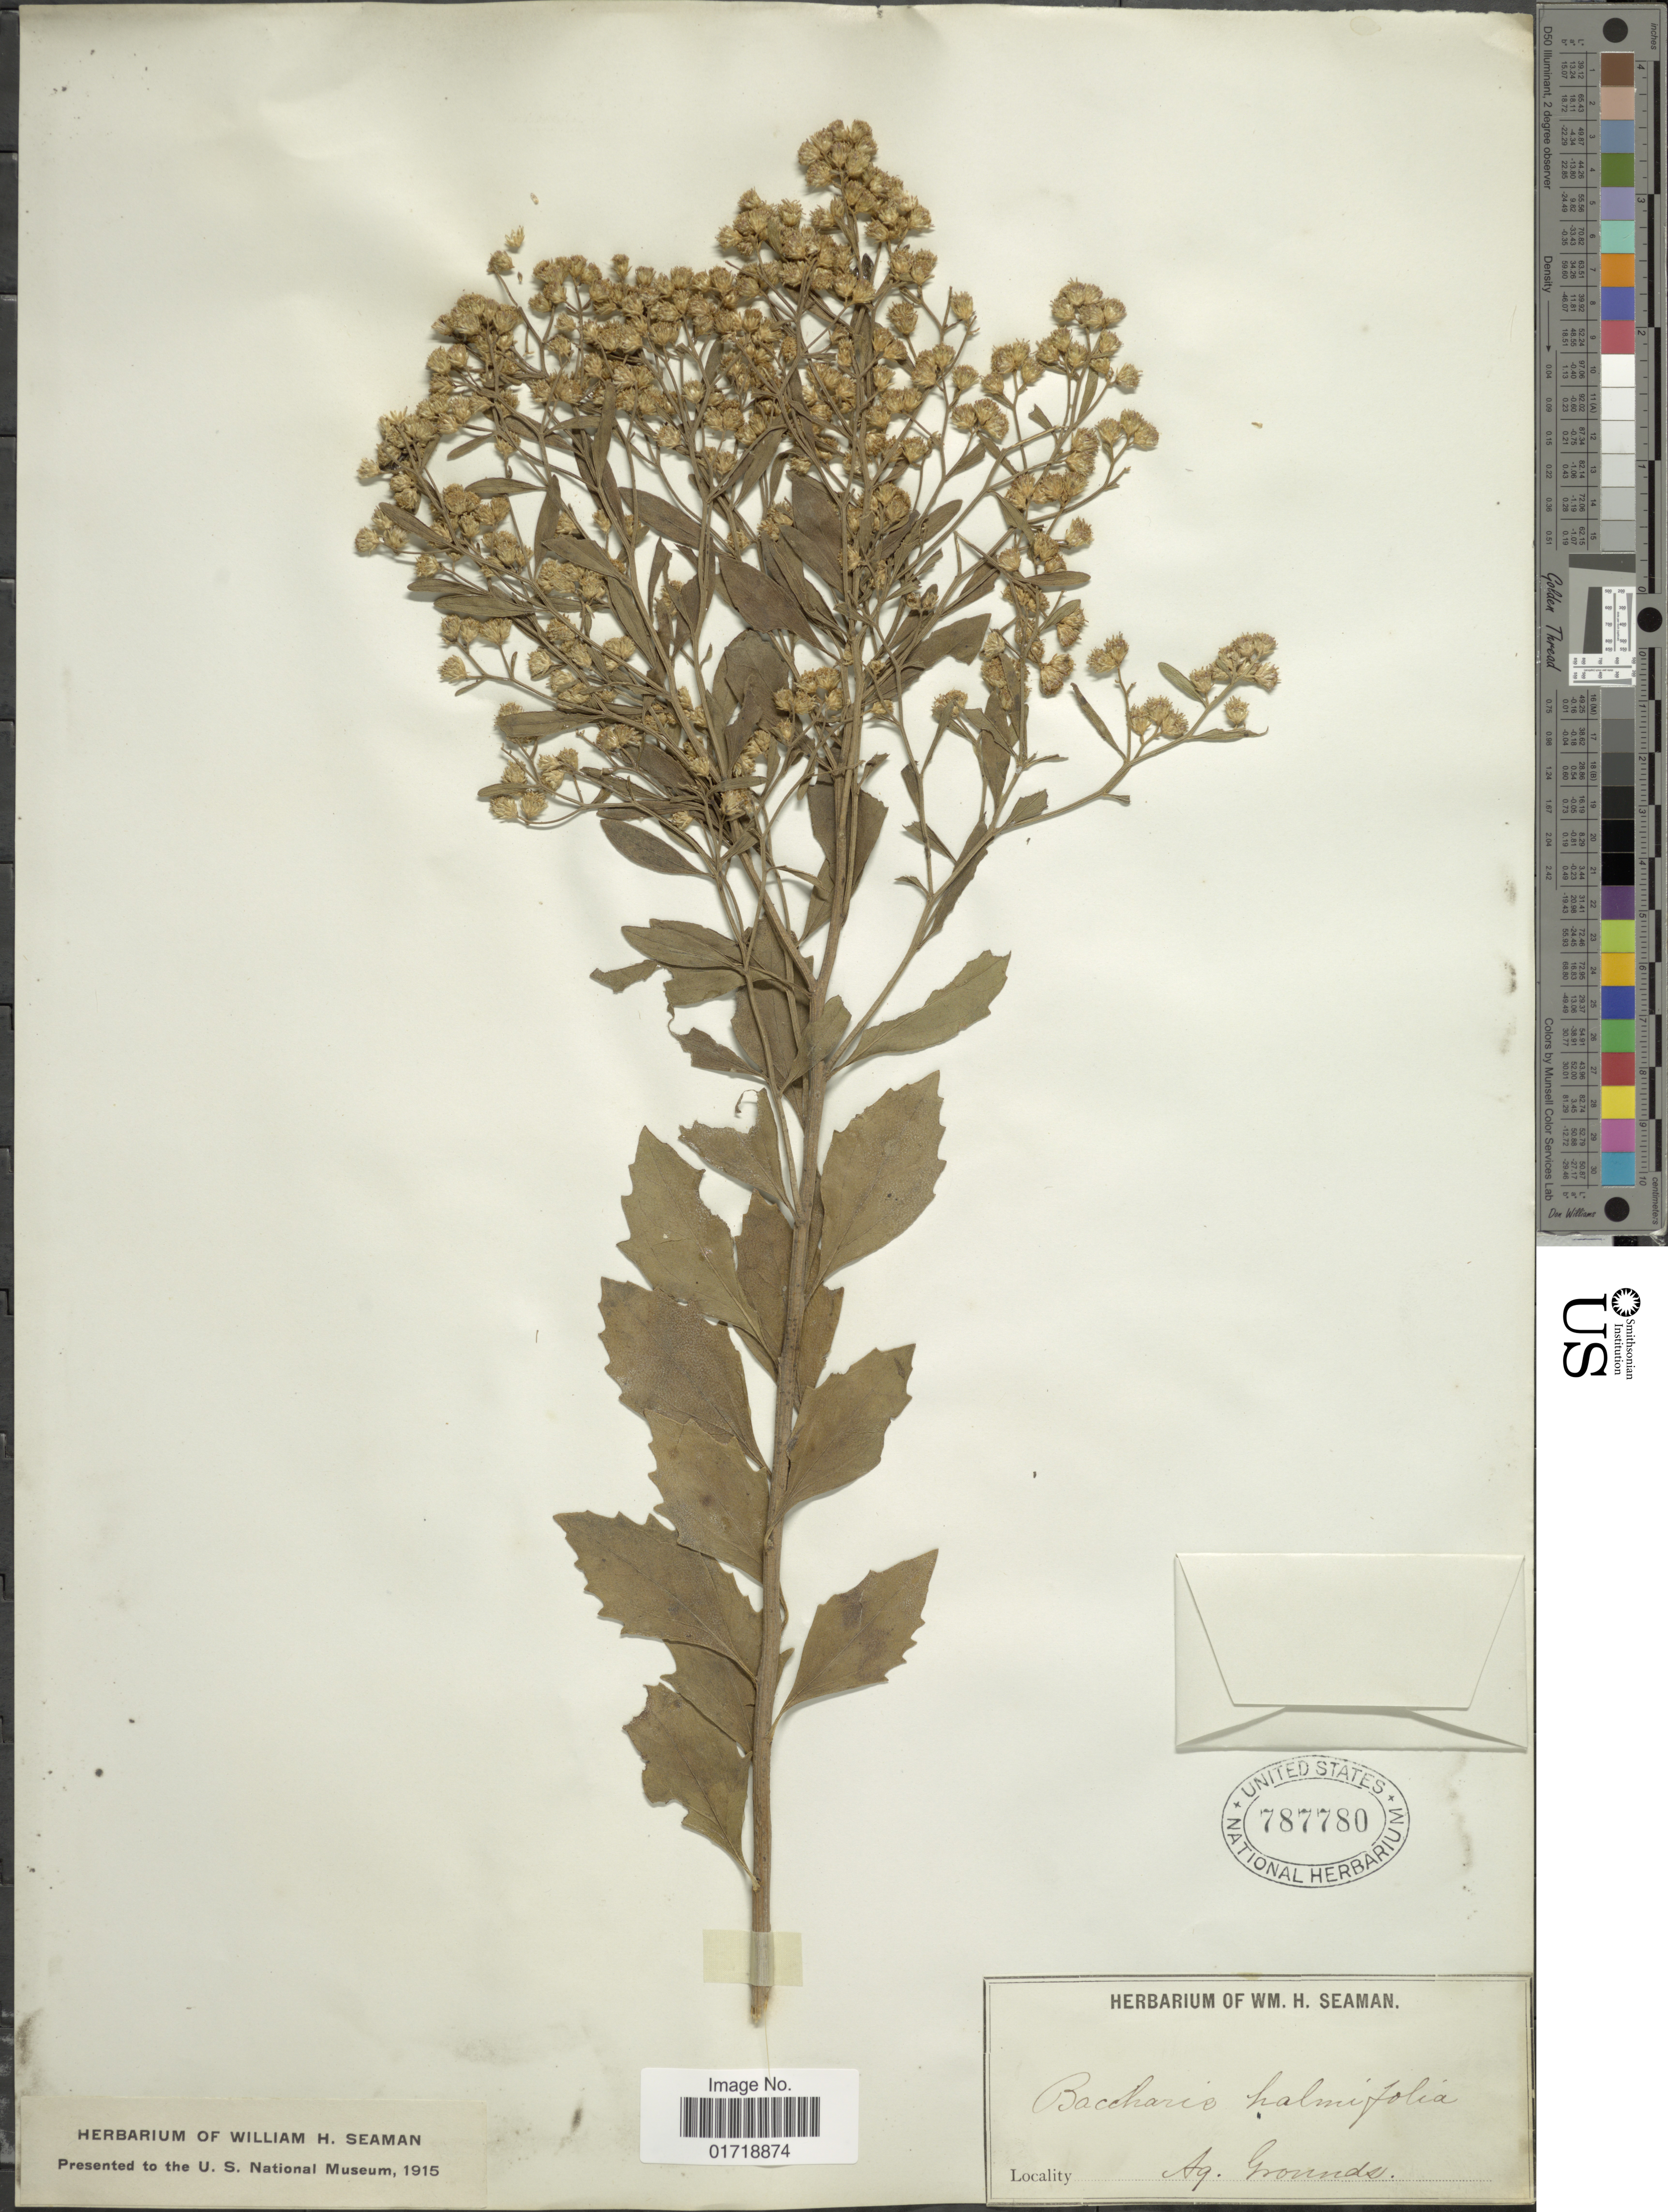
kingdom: Plantae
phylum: Tracheophyta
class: Magnoliopsida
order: Asterales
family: Asteraceae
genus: Baccharis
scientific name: Baccharis halimifolia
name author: L.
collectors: ex herb. Seaman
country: United States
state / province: District of Columbia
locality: Ag. Grounds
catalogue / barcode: US 787780